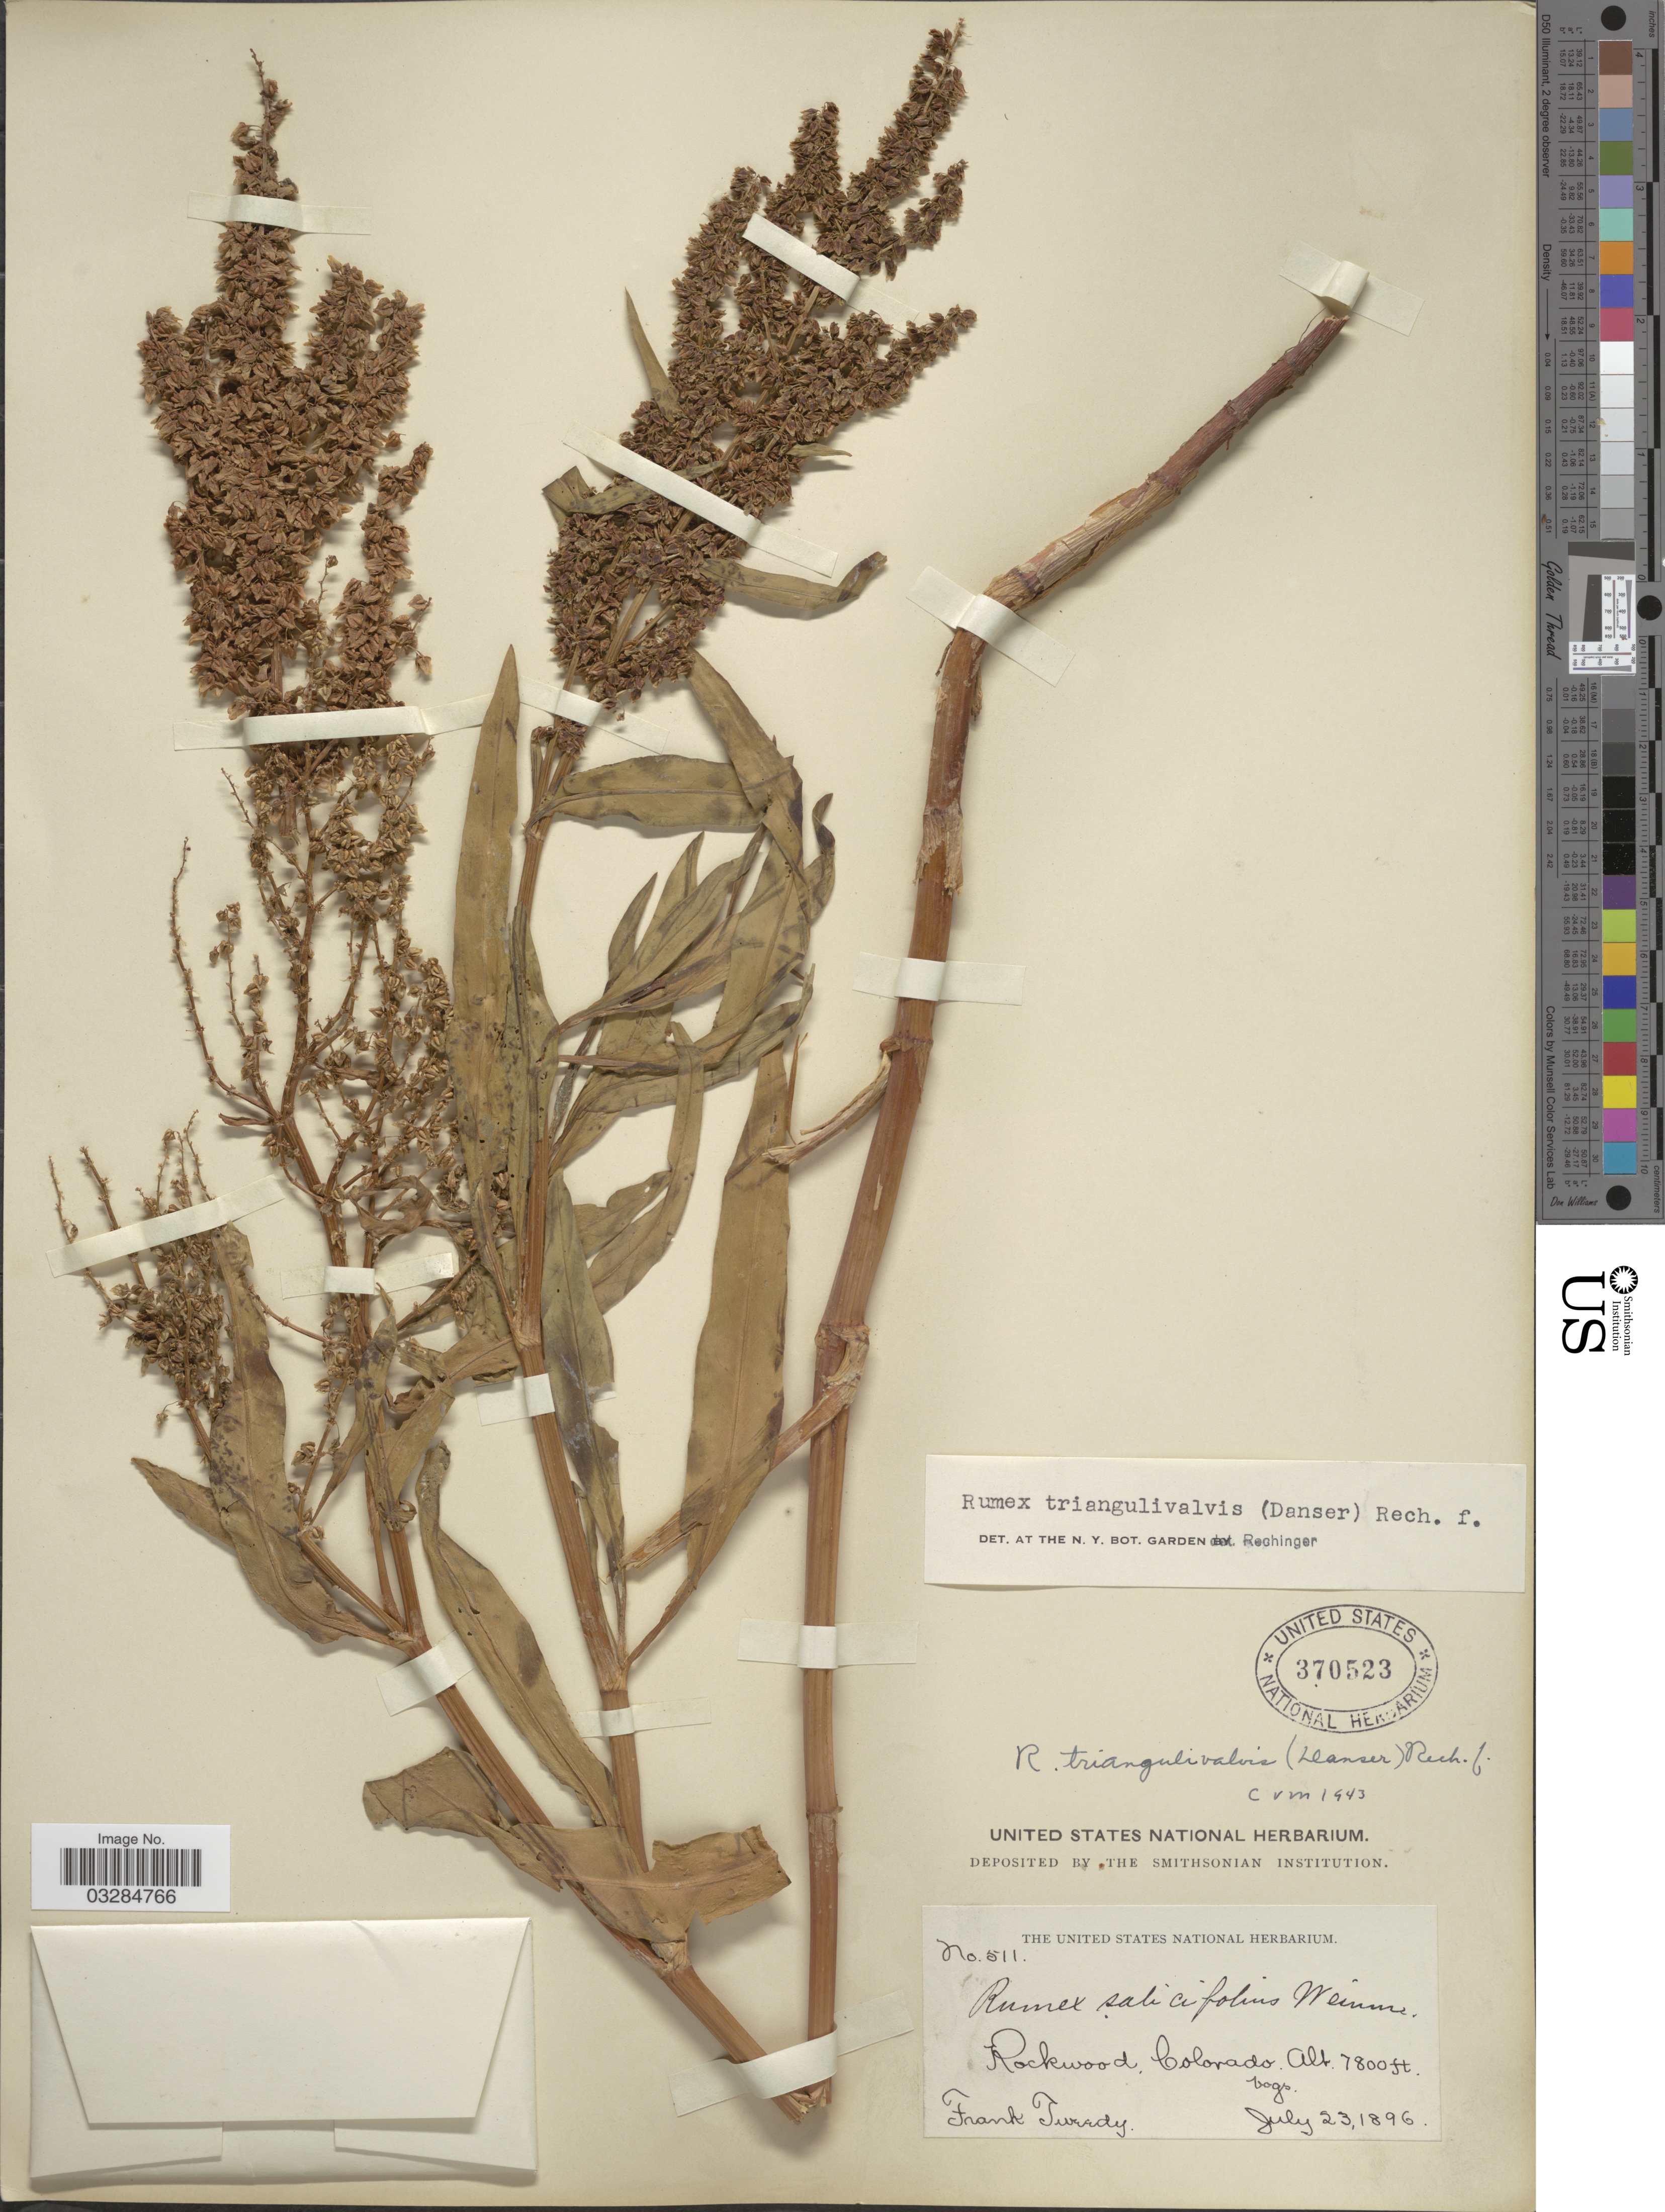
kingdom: Plantae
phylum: Tracheophyta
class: Magnoliopsida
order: Caryophyllales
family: Polygonaceae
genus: Rumex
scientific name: Rumex triangulivalvis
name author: (Danser) Rech. f.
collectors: F. Tweedy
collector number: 511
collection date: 1896-07-23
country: United States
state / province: Colorado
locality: Rockwood.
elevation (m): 2377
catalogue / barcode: US 370523